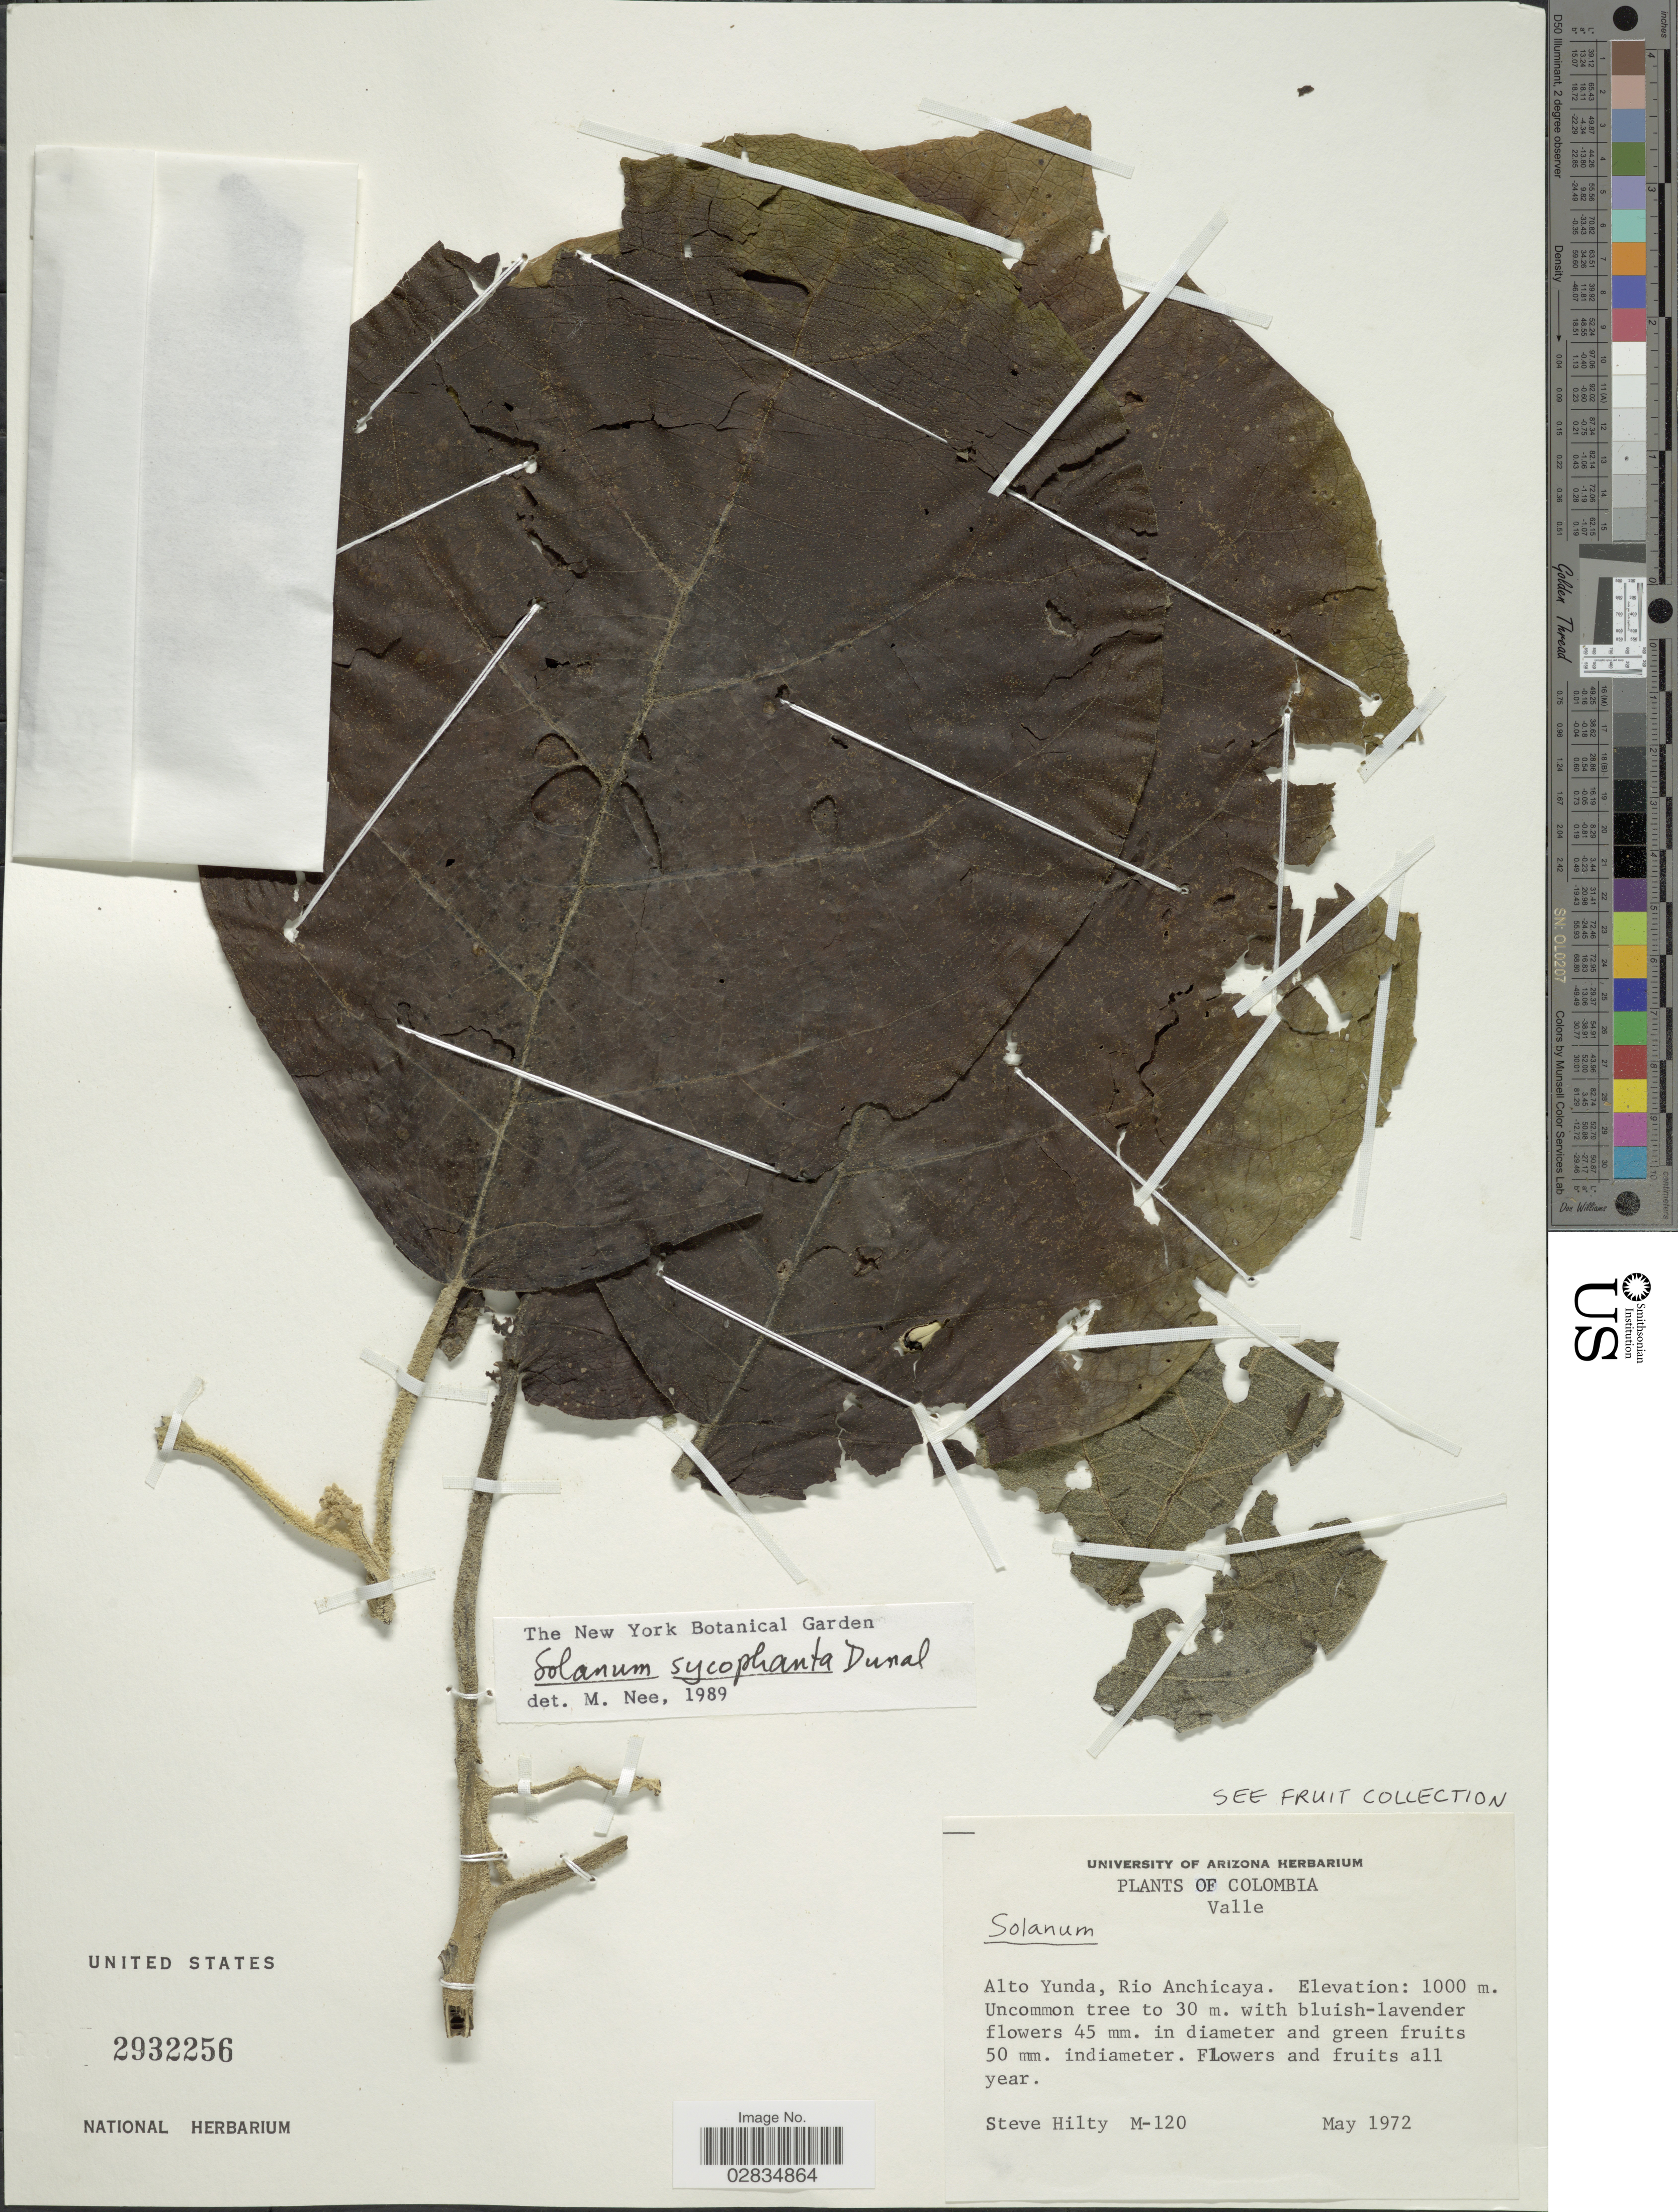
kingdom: Plantae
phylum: Tracheophyta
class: Magnoliopsida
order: Solanales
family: Solanaceae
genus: Solanum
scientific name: Solanum sycophanta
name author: Dunal in DC.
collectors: S. Hilty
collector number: M-120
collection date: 1972-05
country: Colombia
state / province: Valle del Cauca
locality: Valle, Alto Yunda, Rio Anchicaya.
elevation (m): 1000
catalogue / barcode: US 2932256